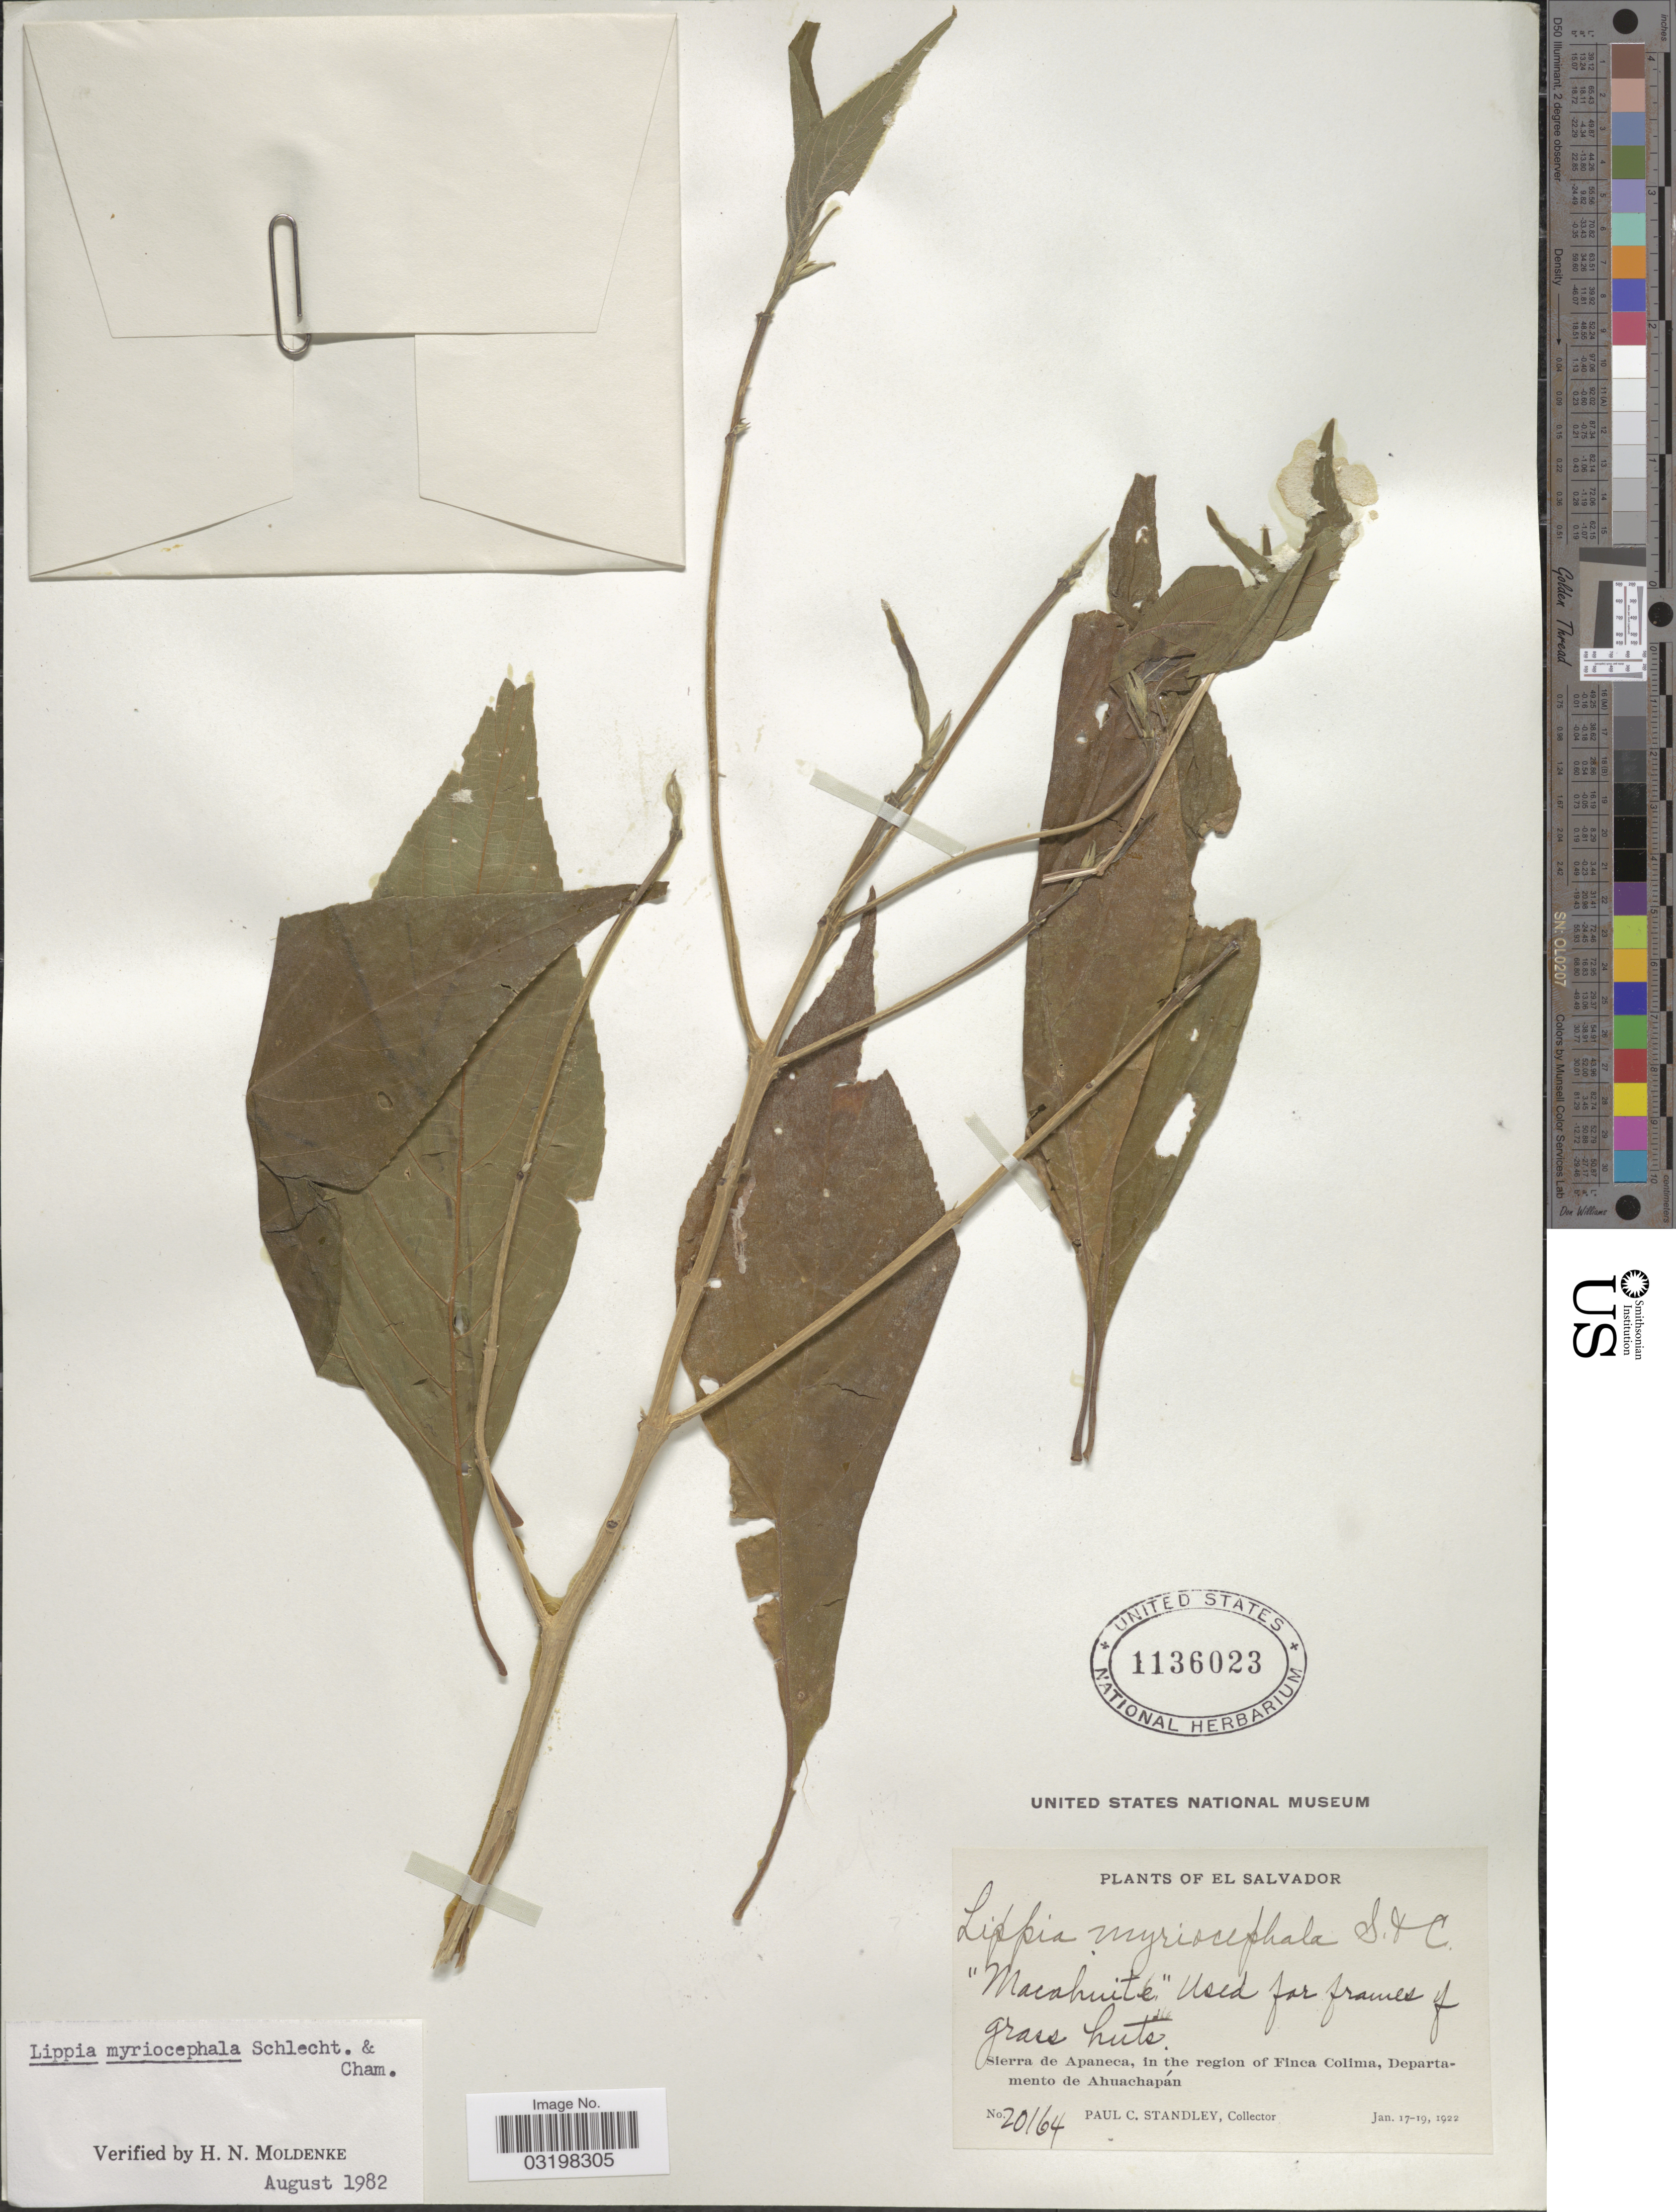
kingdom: Plantae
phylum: Tracheophyta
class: Magnoliopsida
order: Lamiales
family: Verbenaceae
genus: Lippia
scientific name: Lippia myriocephala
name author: Schltdl. & Cham.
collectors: P. C. Standley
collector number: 20164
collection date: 1922-01-17/1922-01-19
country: El Salvador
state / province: Ahuachapan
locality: Sierra de Apaneca, in the region of Finca Colima, Departamento de Ahuachapán.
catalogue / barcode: US 1136023